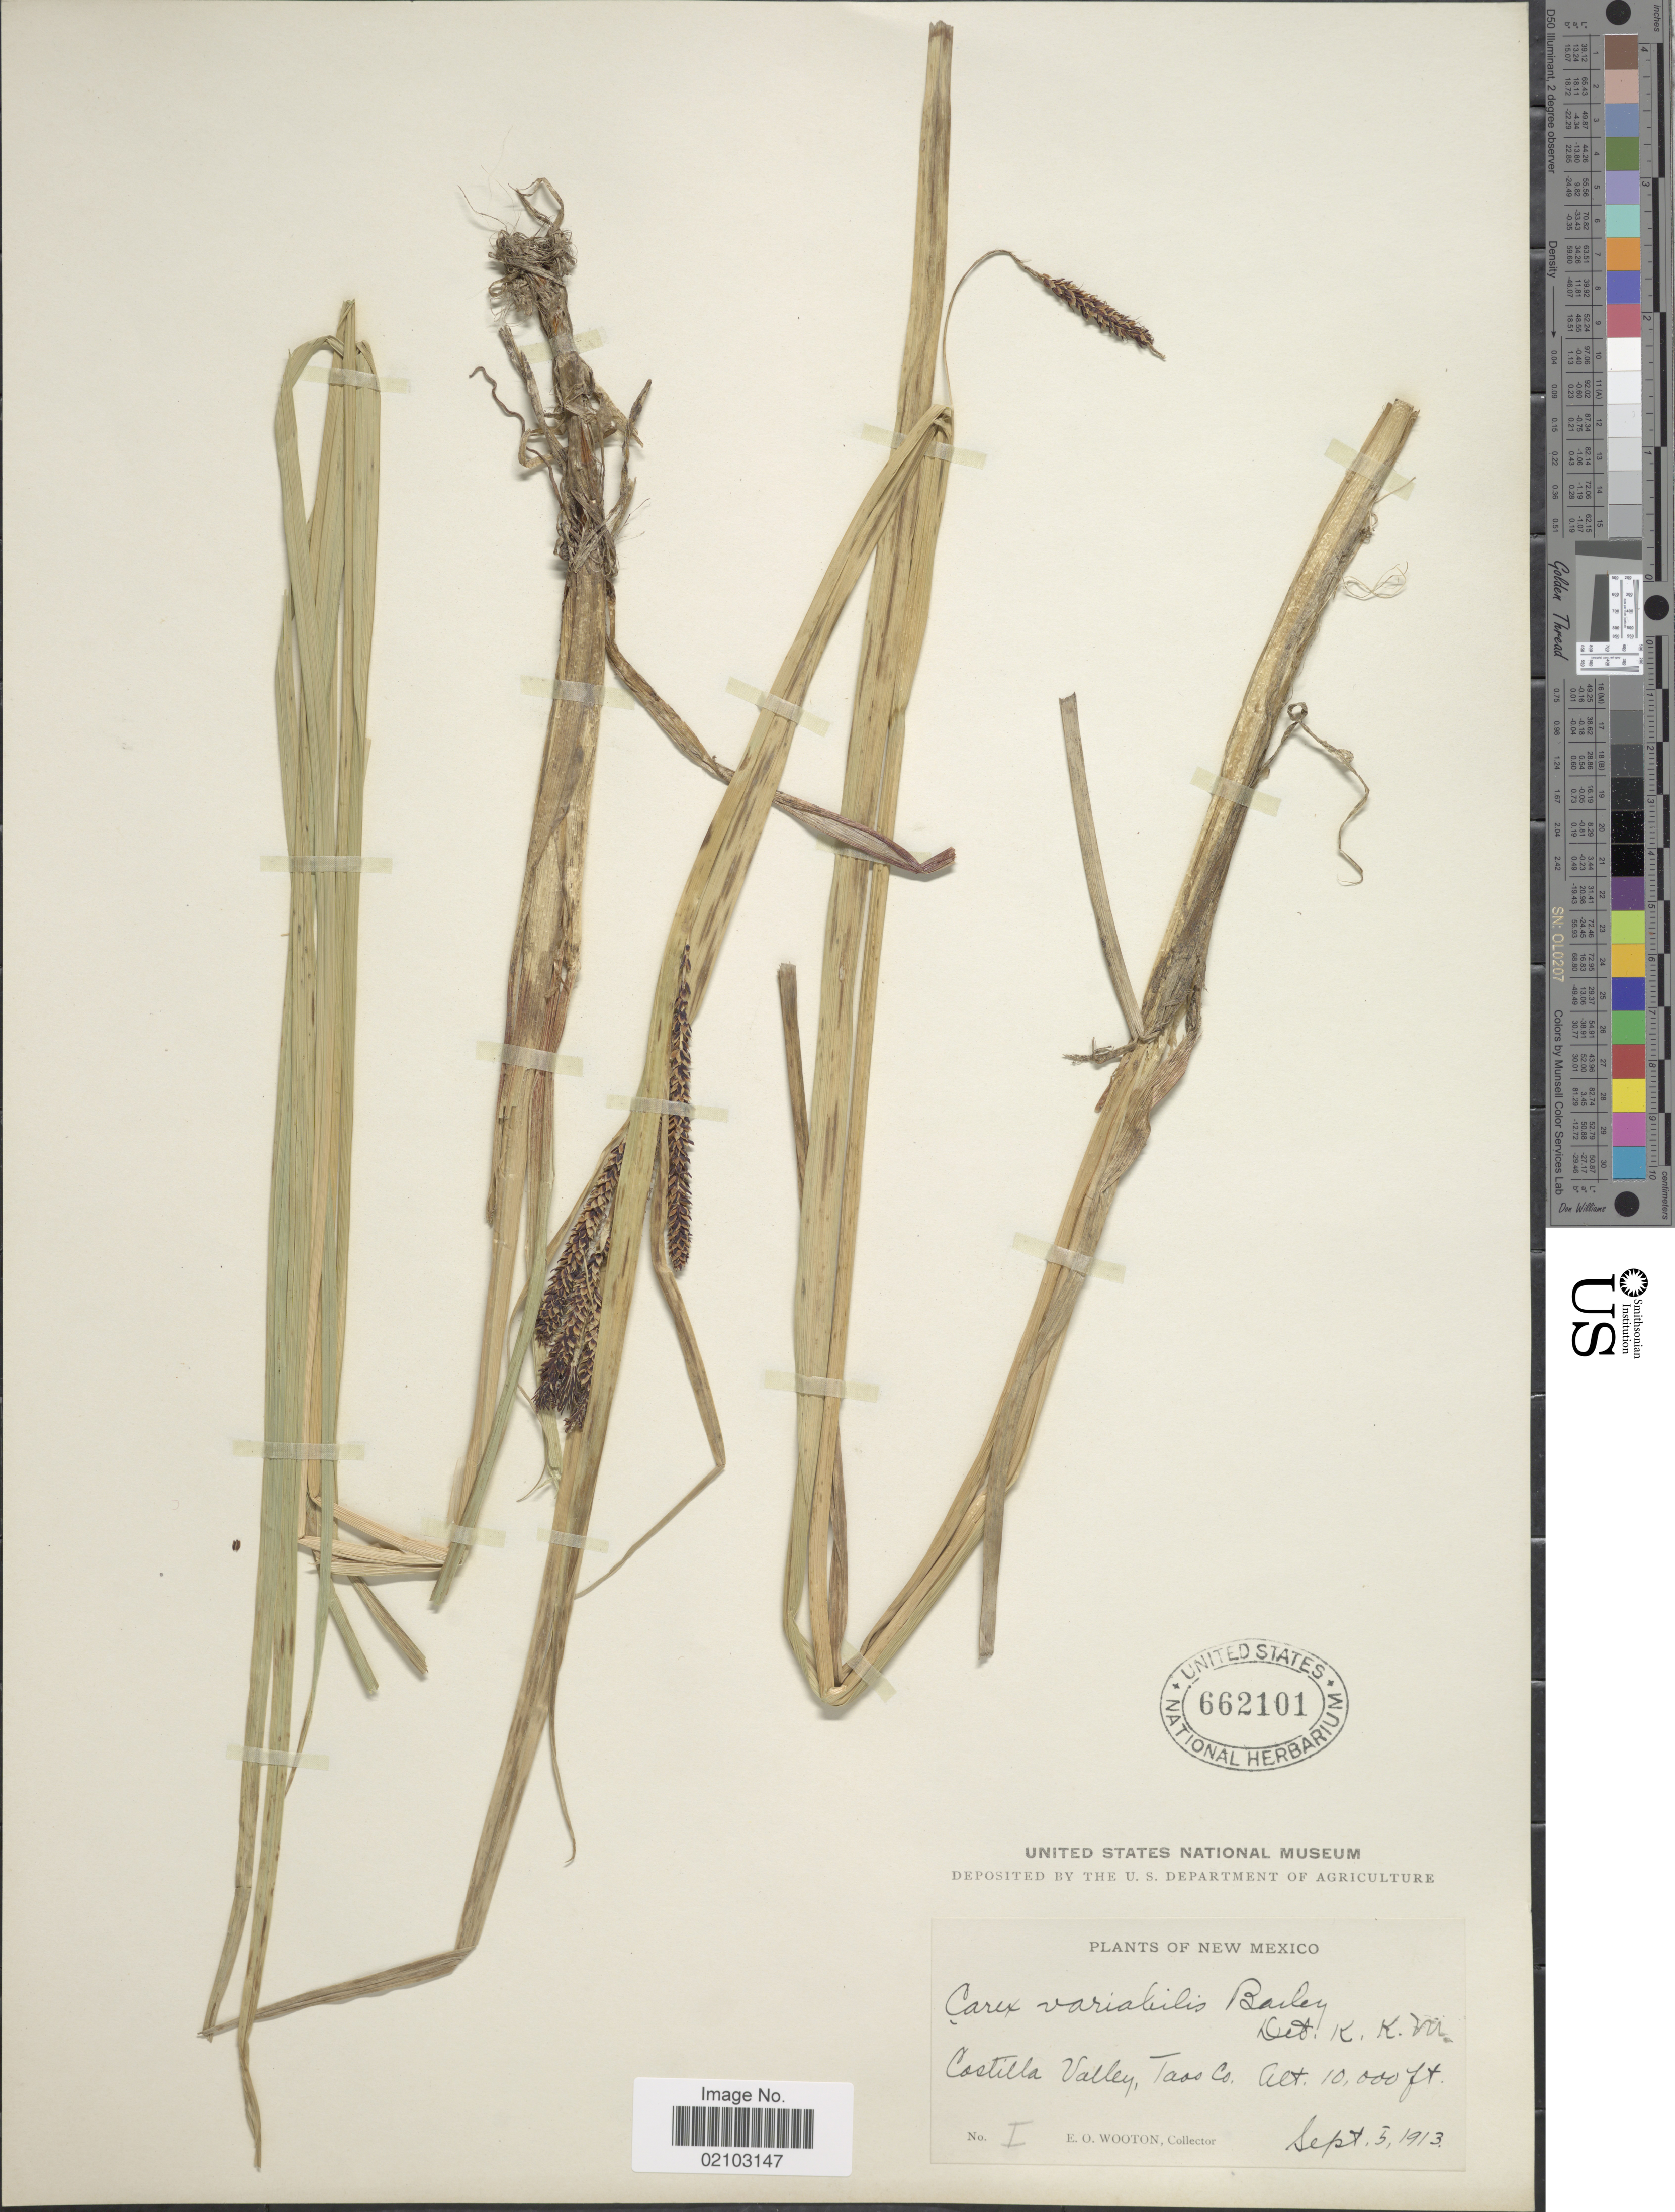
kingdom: Plantae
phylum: Tracheophyta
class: Liliopsida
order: Poales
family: Cyperaceae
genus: Carex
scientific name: Carex aquatilis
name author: Wahlenb.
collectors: E. O. Wooton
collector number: I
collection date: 1913-09-05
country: United States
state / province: New Mexico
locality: Castilla Valley, Taos Co.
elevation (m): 3048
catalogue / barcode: US 662101